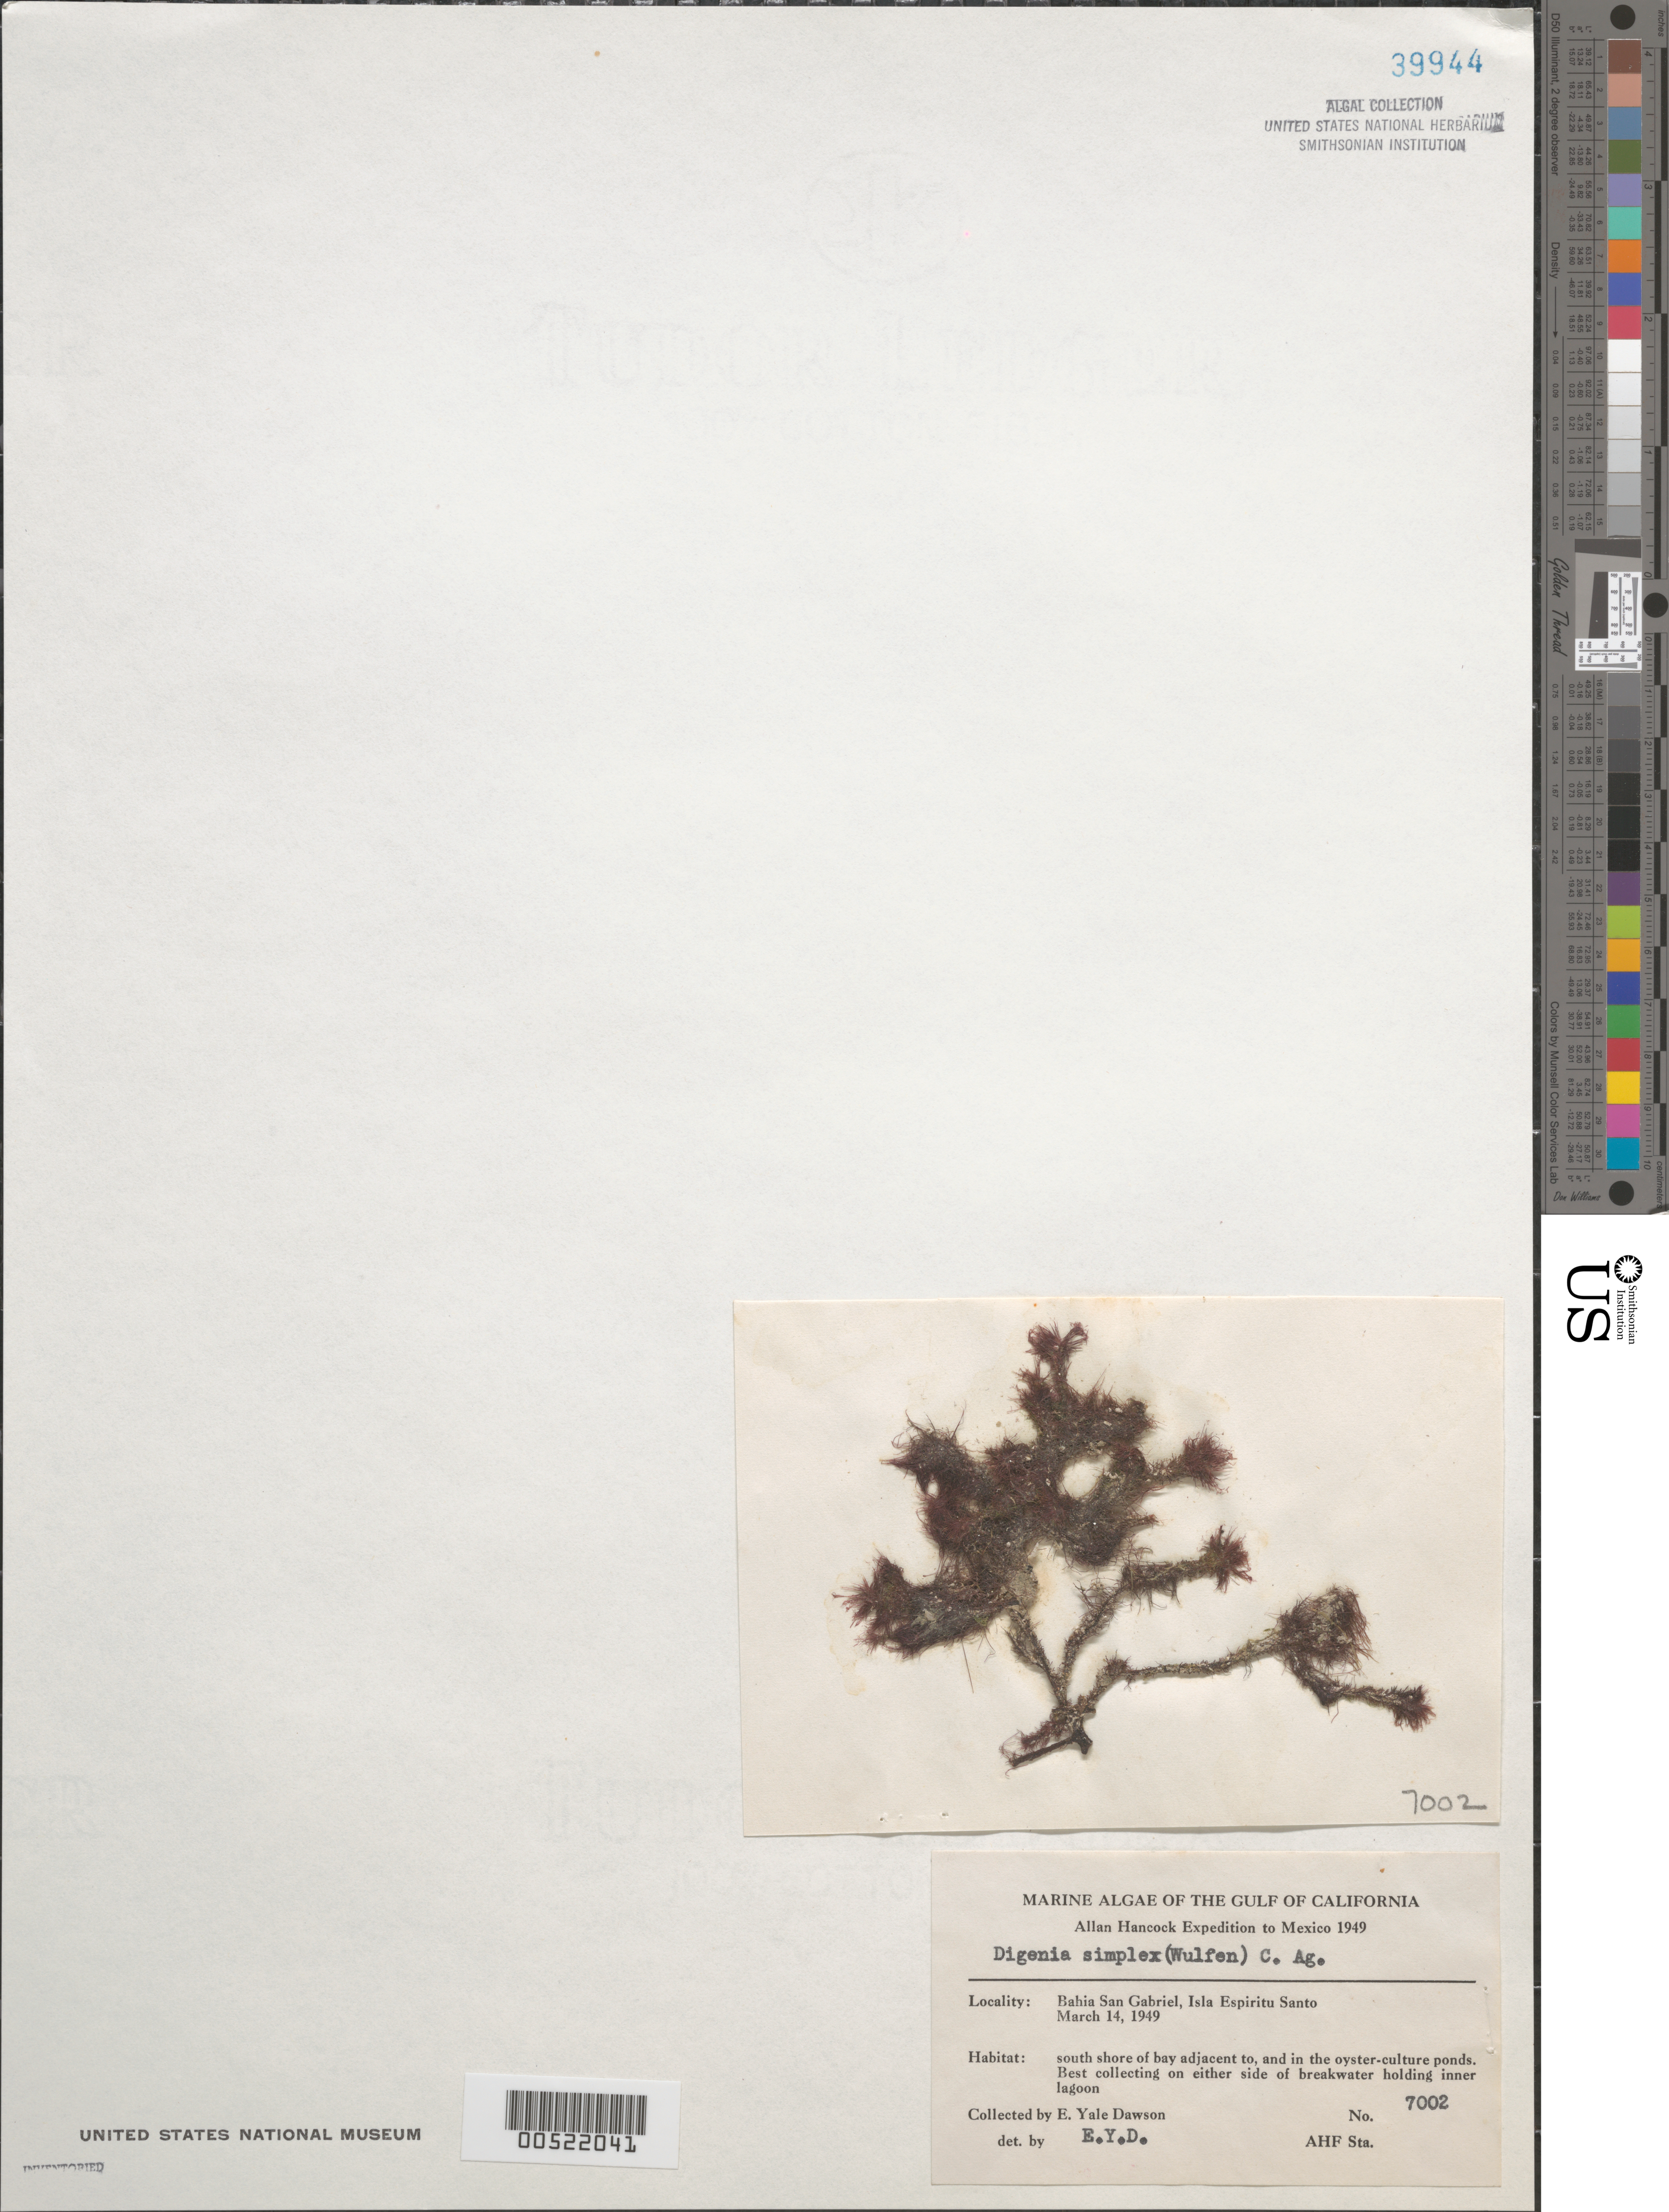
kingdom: Plantae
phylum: Rhodophyta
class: Florideophyceae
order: Ceramiales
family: Rhodomelaceae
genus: Digenea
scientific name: Digenea simplex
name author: (Wulfen) C. Agardh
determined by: Dawson, E. Y.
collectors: E. Y. Dawson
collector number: EYD 7002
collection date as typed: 14 Mar 1949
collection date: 1949-03-14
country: Mexico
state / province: Baja California Sur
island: Isla Espiritu Santo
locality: Bahia San Gabriel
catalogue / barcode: US 39944